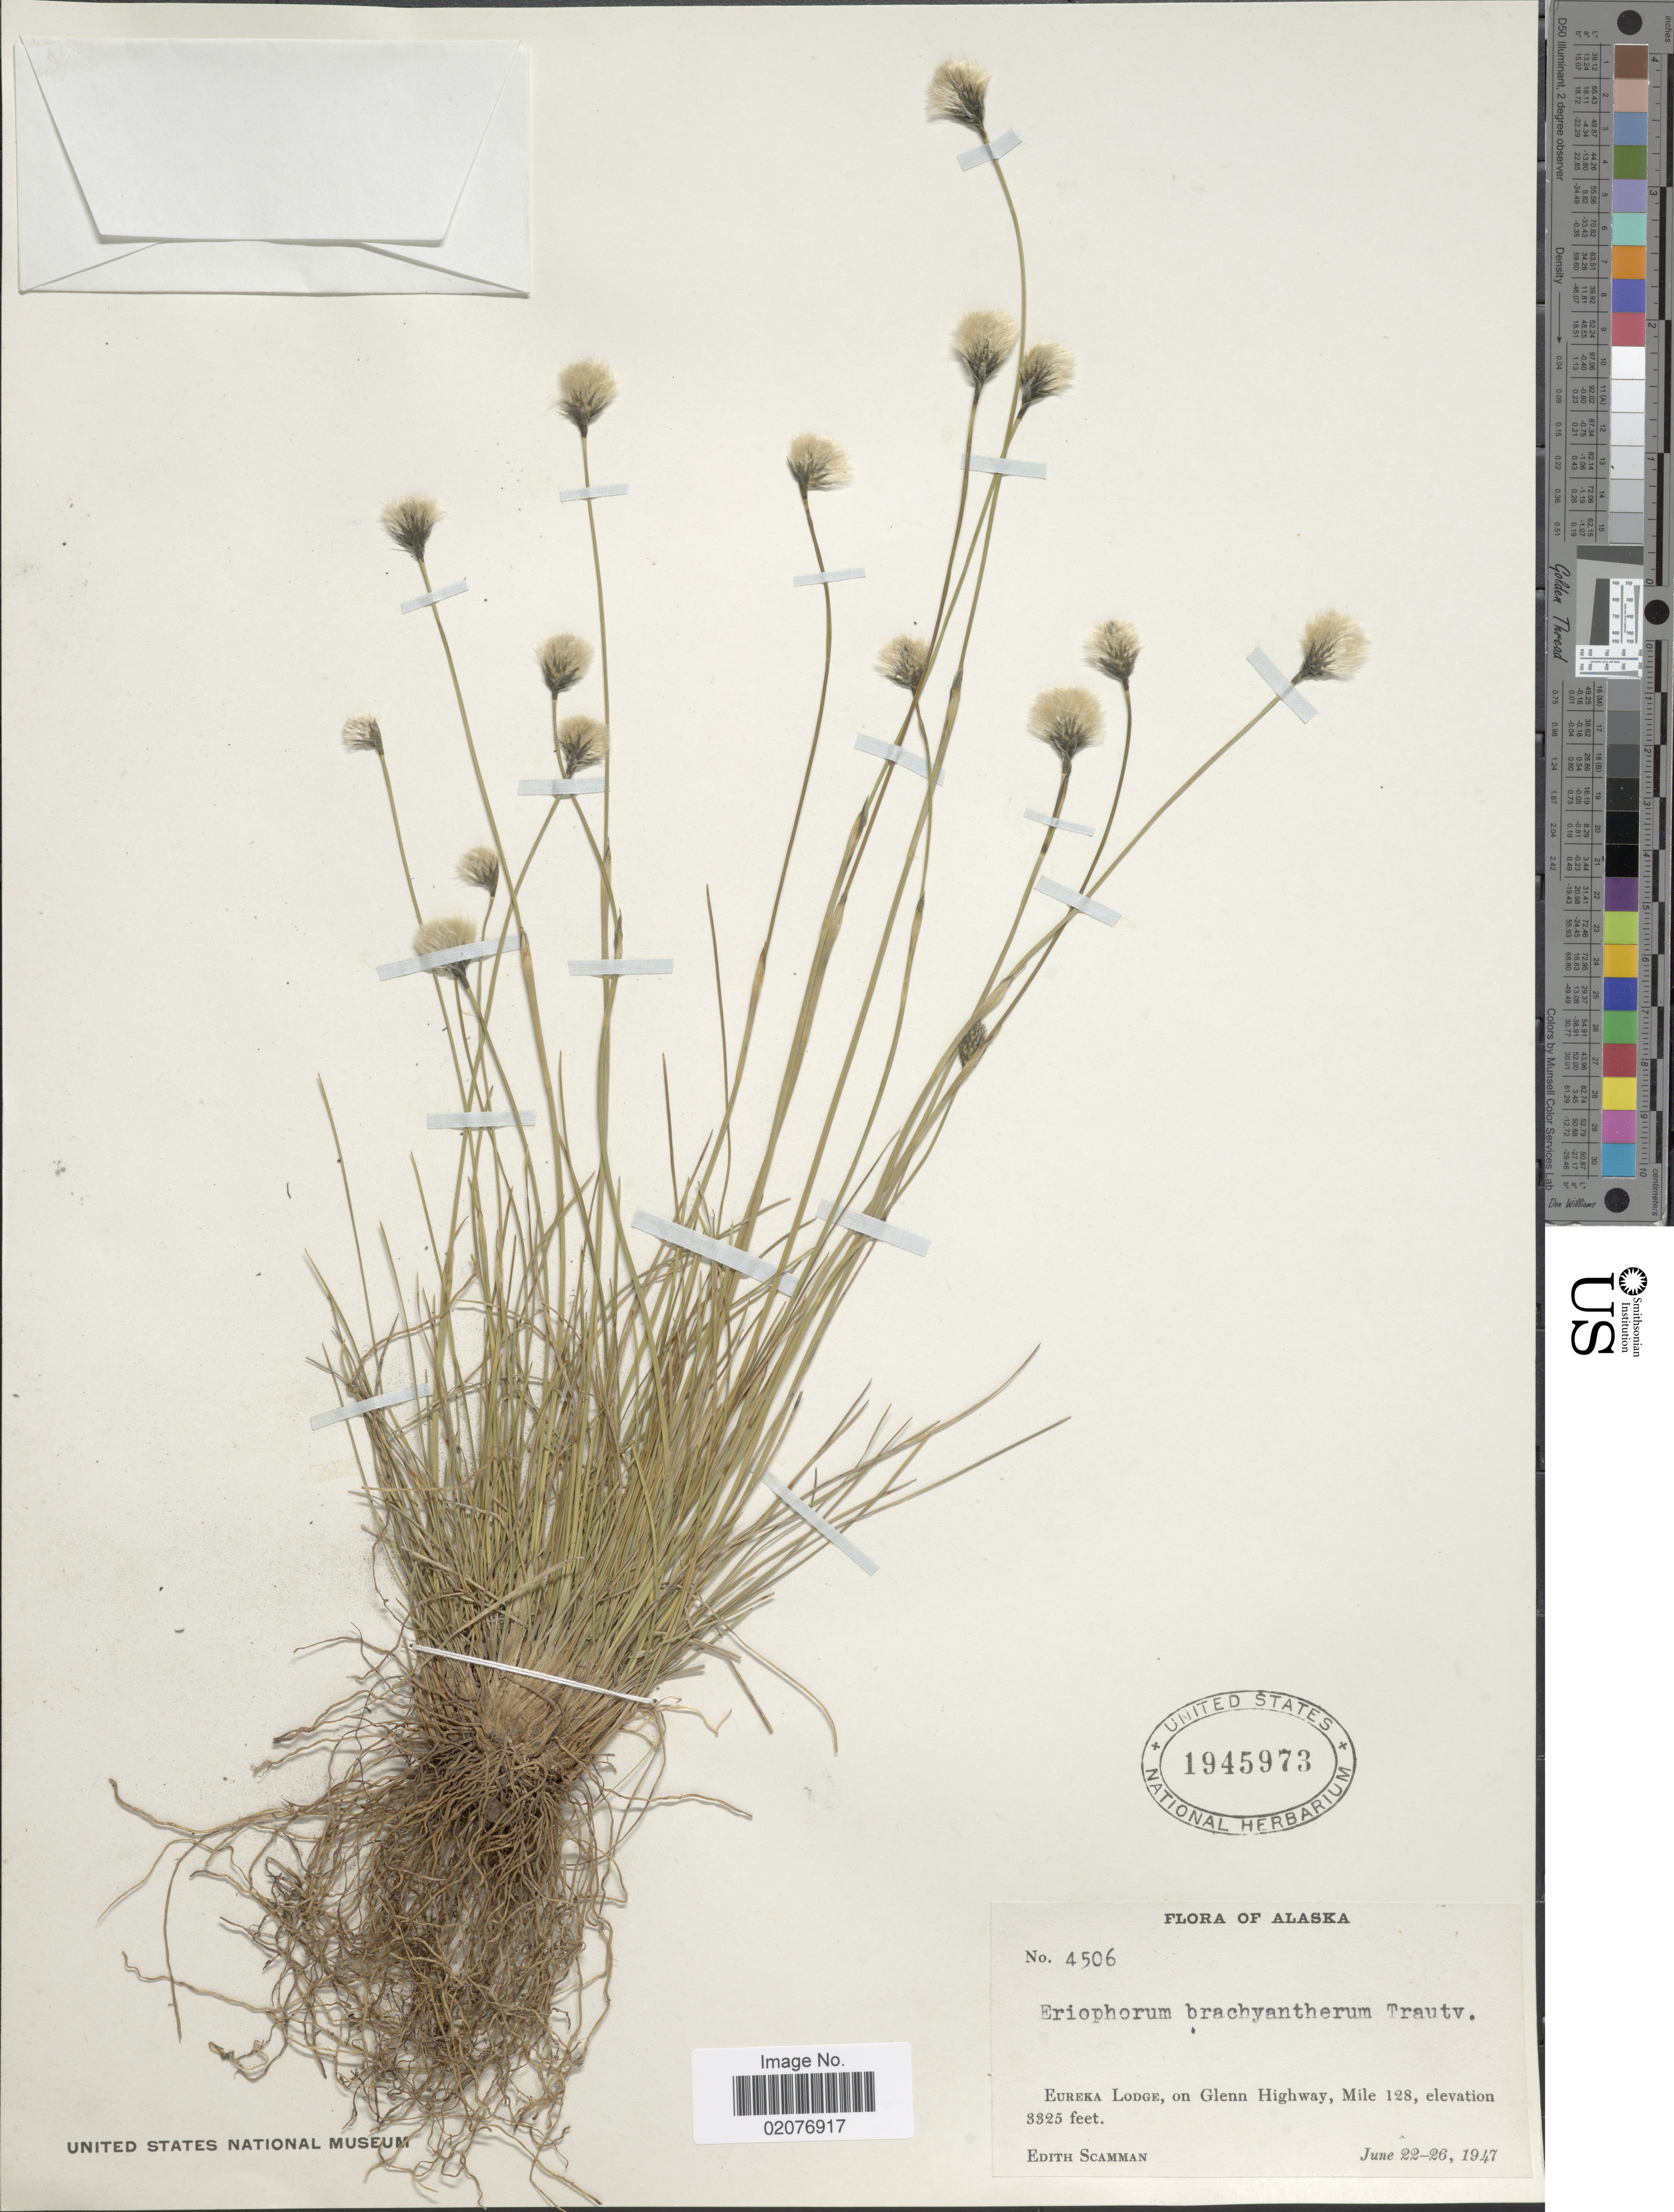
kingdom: Plantae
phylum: Tracheophyta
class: Liliopsida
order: Poales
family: Cyperaceae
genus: Eriophorum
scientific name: Eriophorum brachyantherum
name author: Trautv. & C.A. Mey.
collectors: E. Scamman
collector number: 4506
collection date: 1947-06-22/1947-06-26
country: United States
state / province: Alaska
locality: Eureka Lodge, on Glenn Highway, Mile 128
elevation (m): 1013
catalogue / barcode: US 1945973